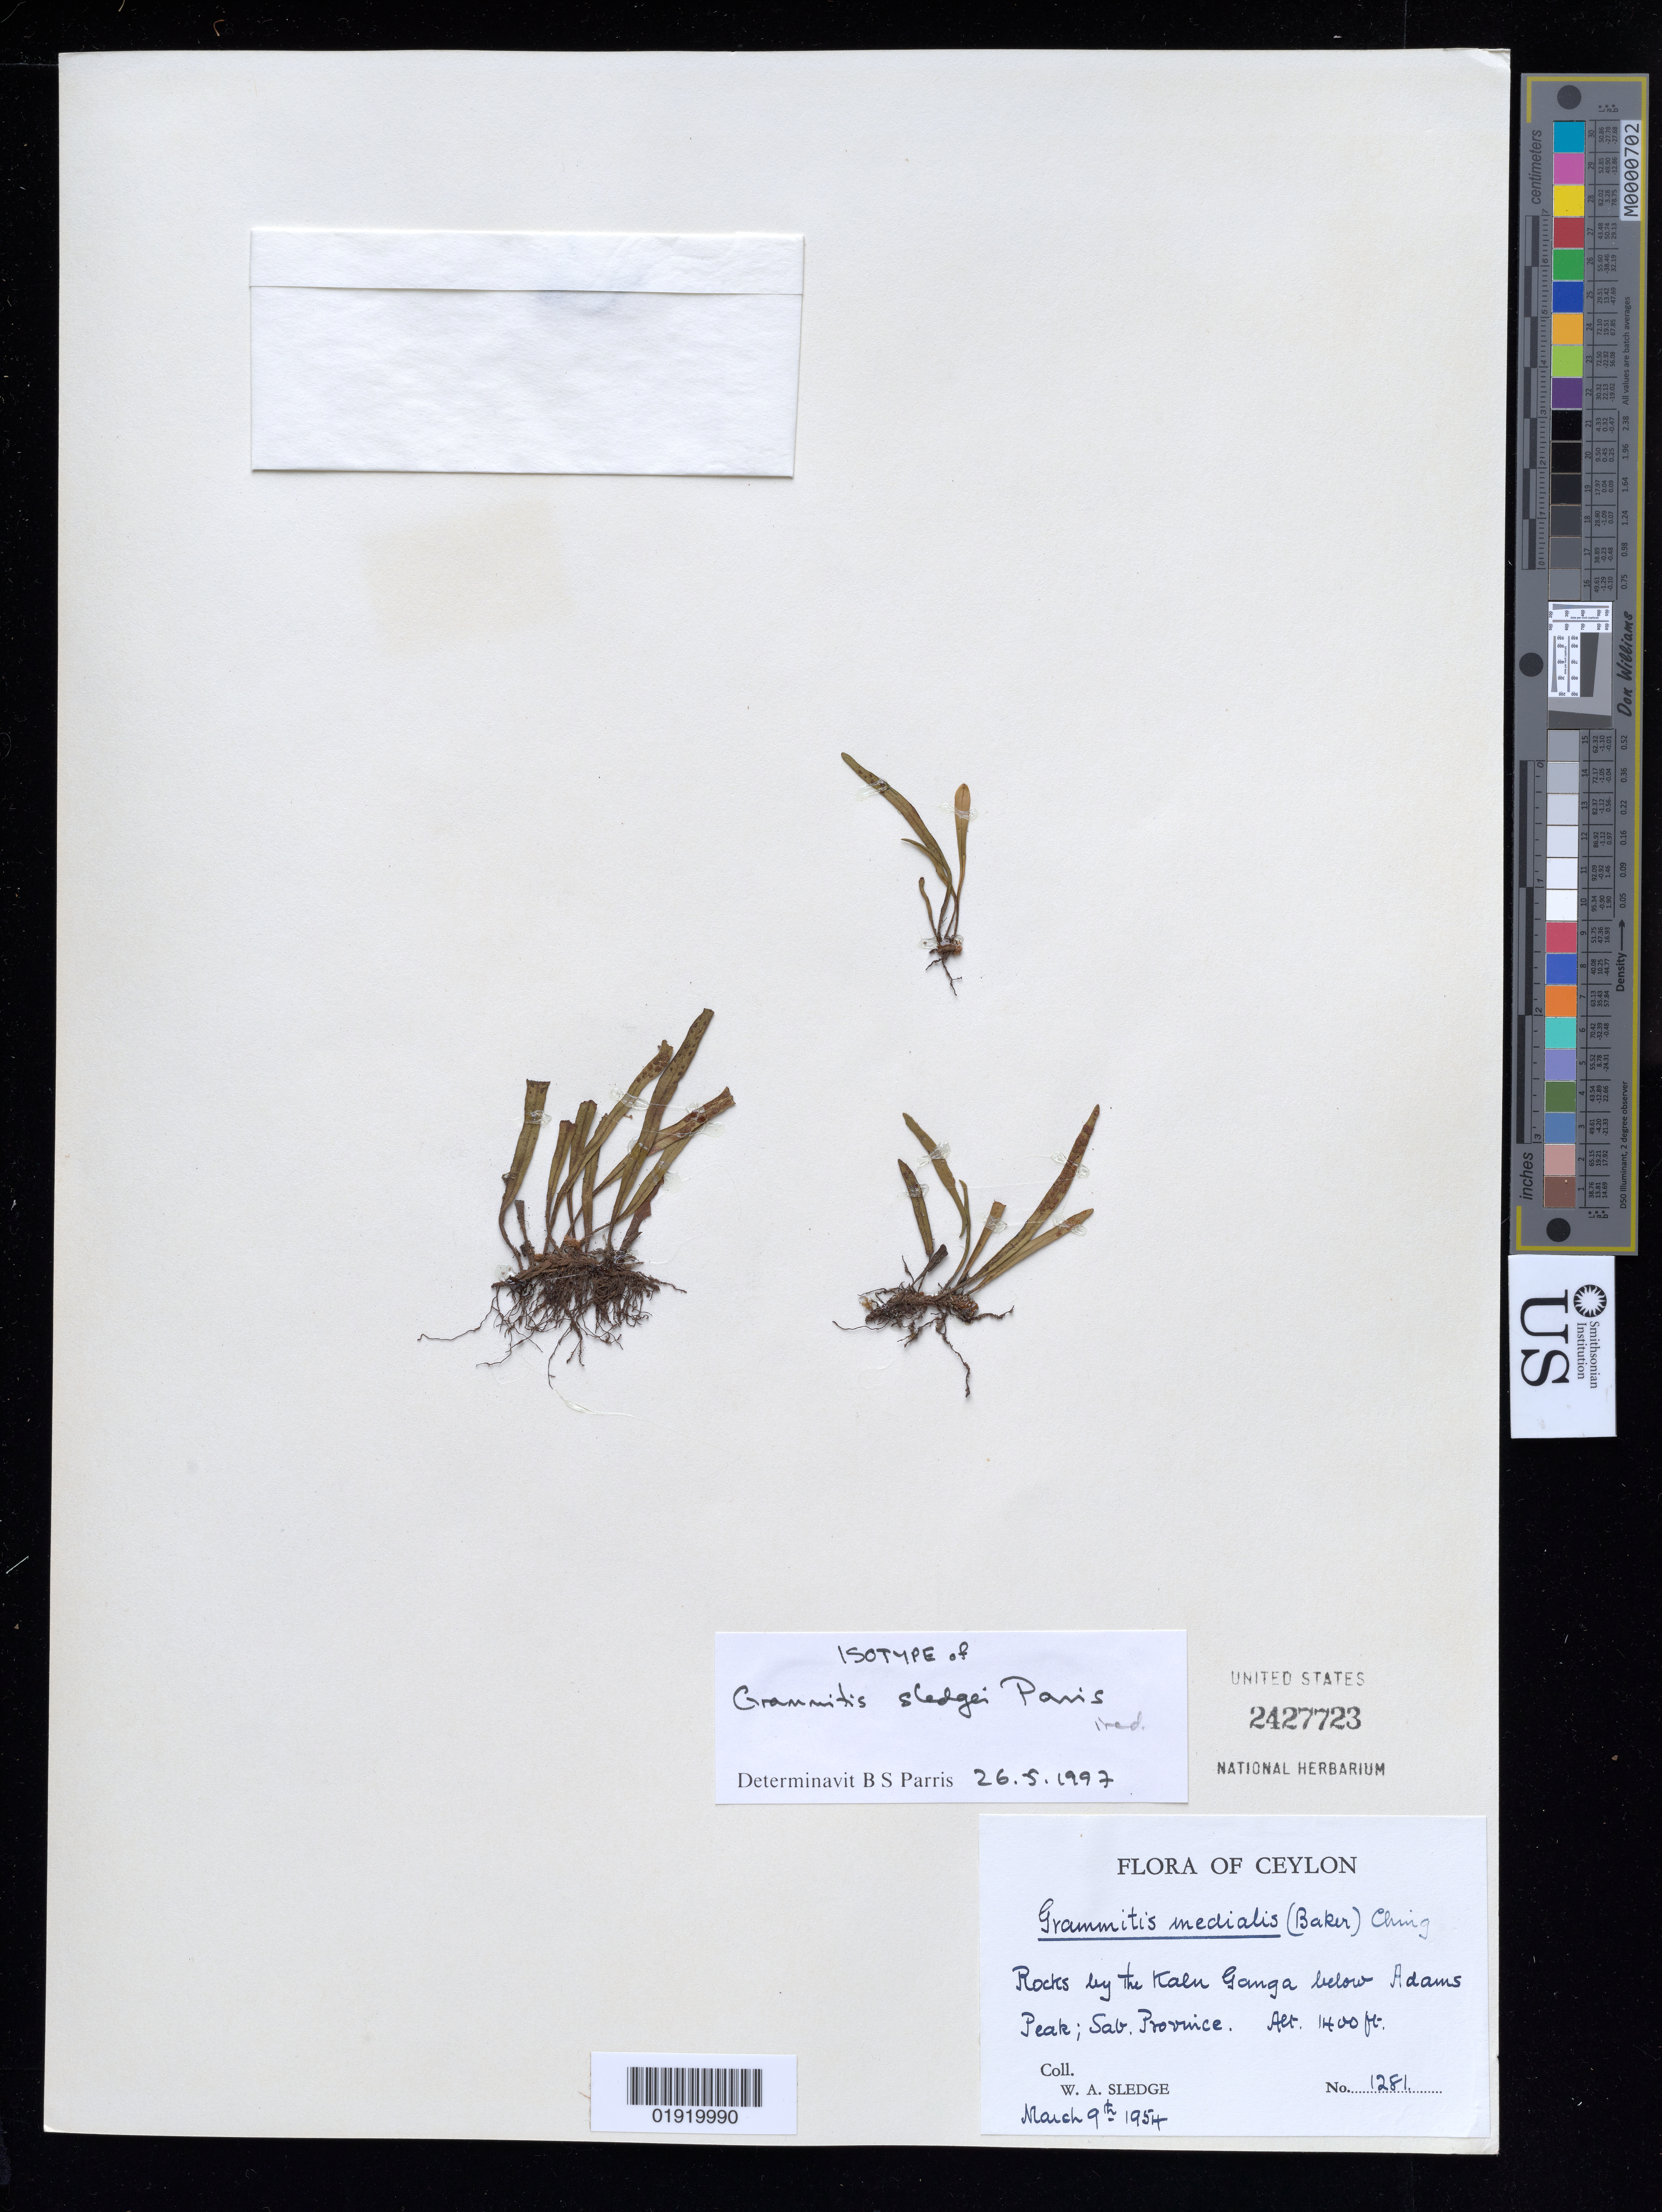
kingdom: Plantae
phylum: Tracheophyta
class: Polypodiopsida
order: Polypodiales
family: Polypodiaceae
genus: Grammitis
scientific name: Grammitis sledgei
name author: Parris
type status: Isotype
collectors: W. A. Sledge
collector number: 1281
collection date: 1954-03-09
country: Sri Lanka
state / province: Sabaragamuwa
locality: Rocks by the Kalu Ganga below Adams Peak; Sab. Province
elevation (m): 427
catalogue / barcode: US 2427723